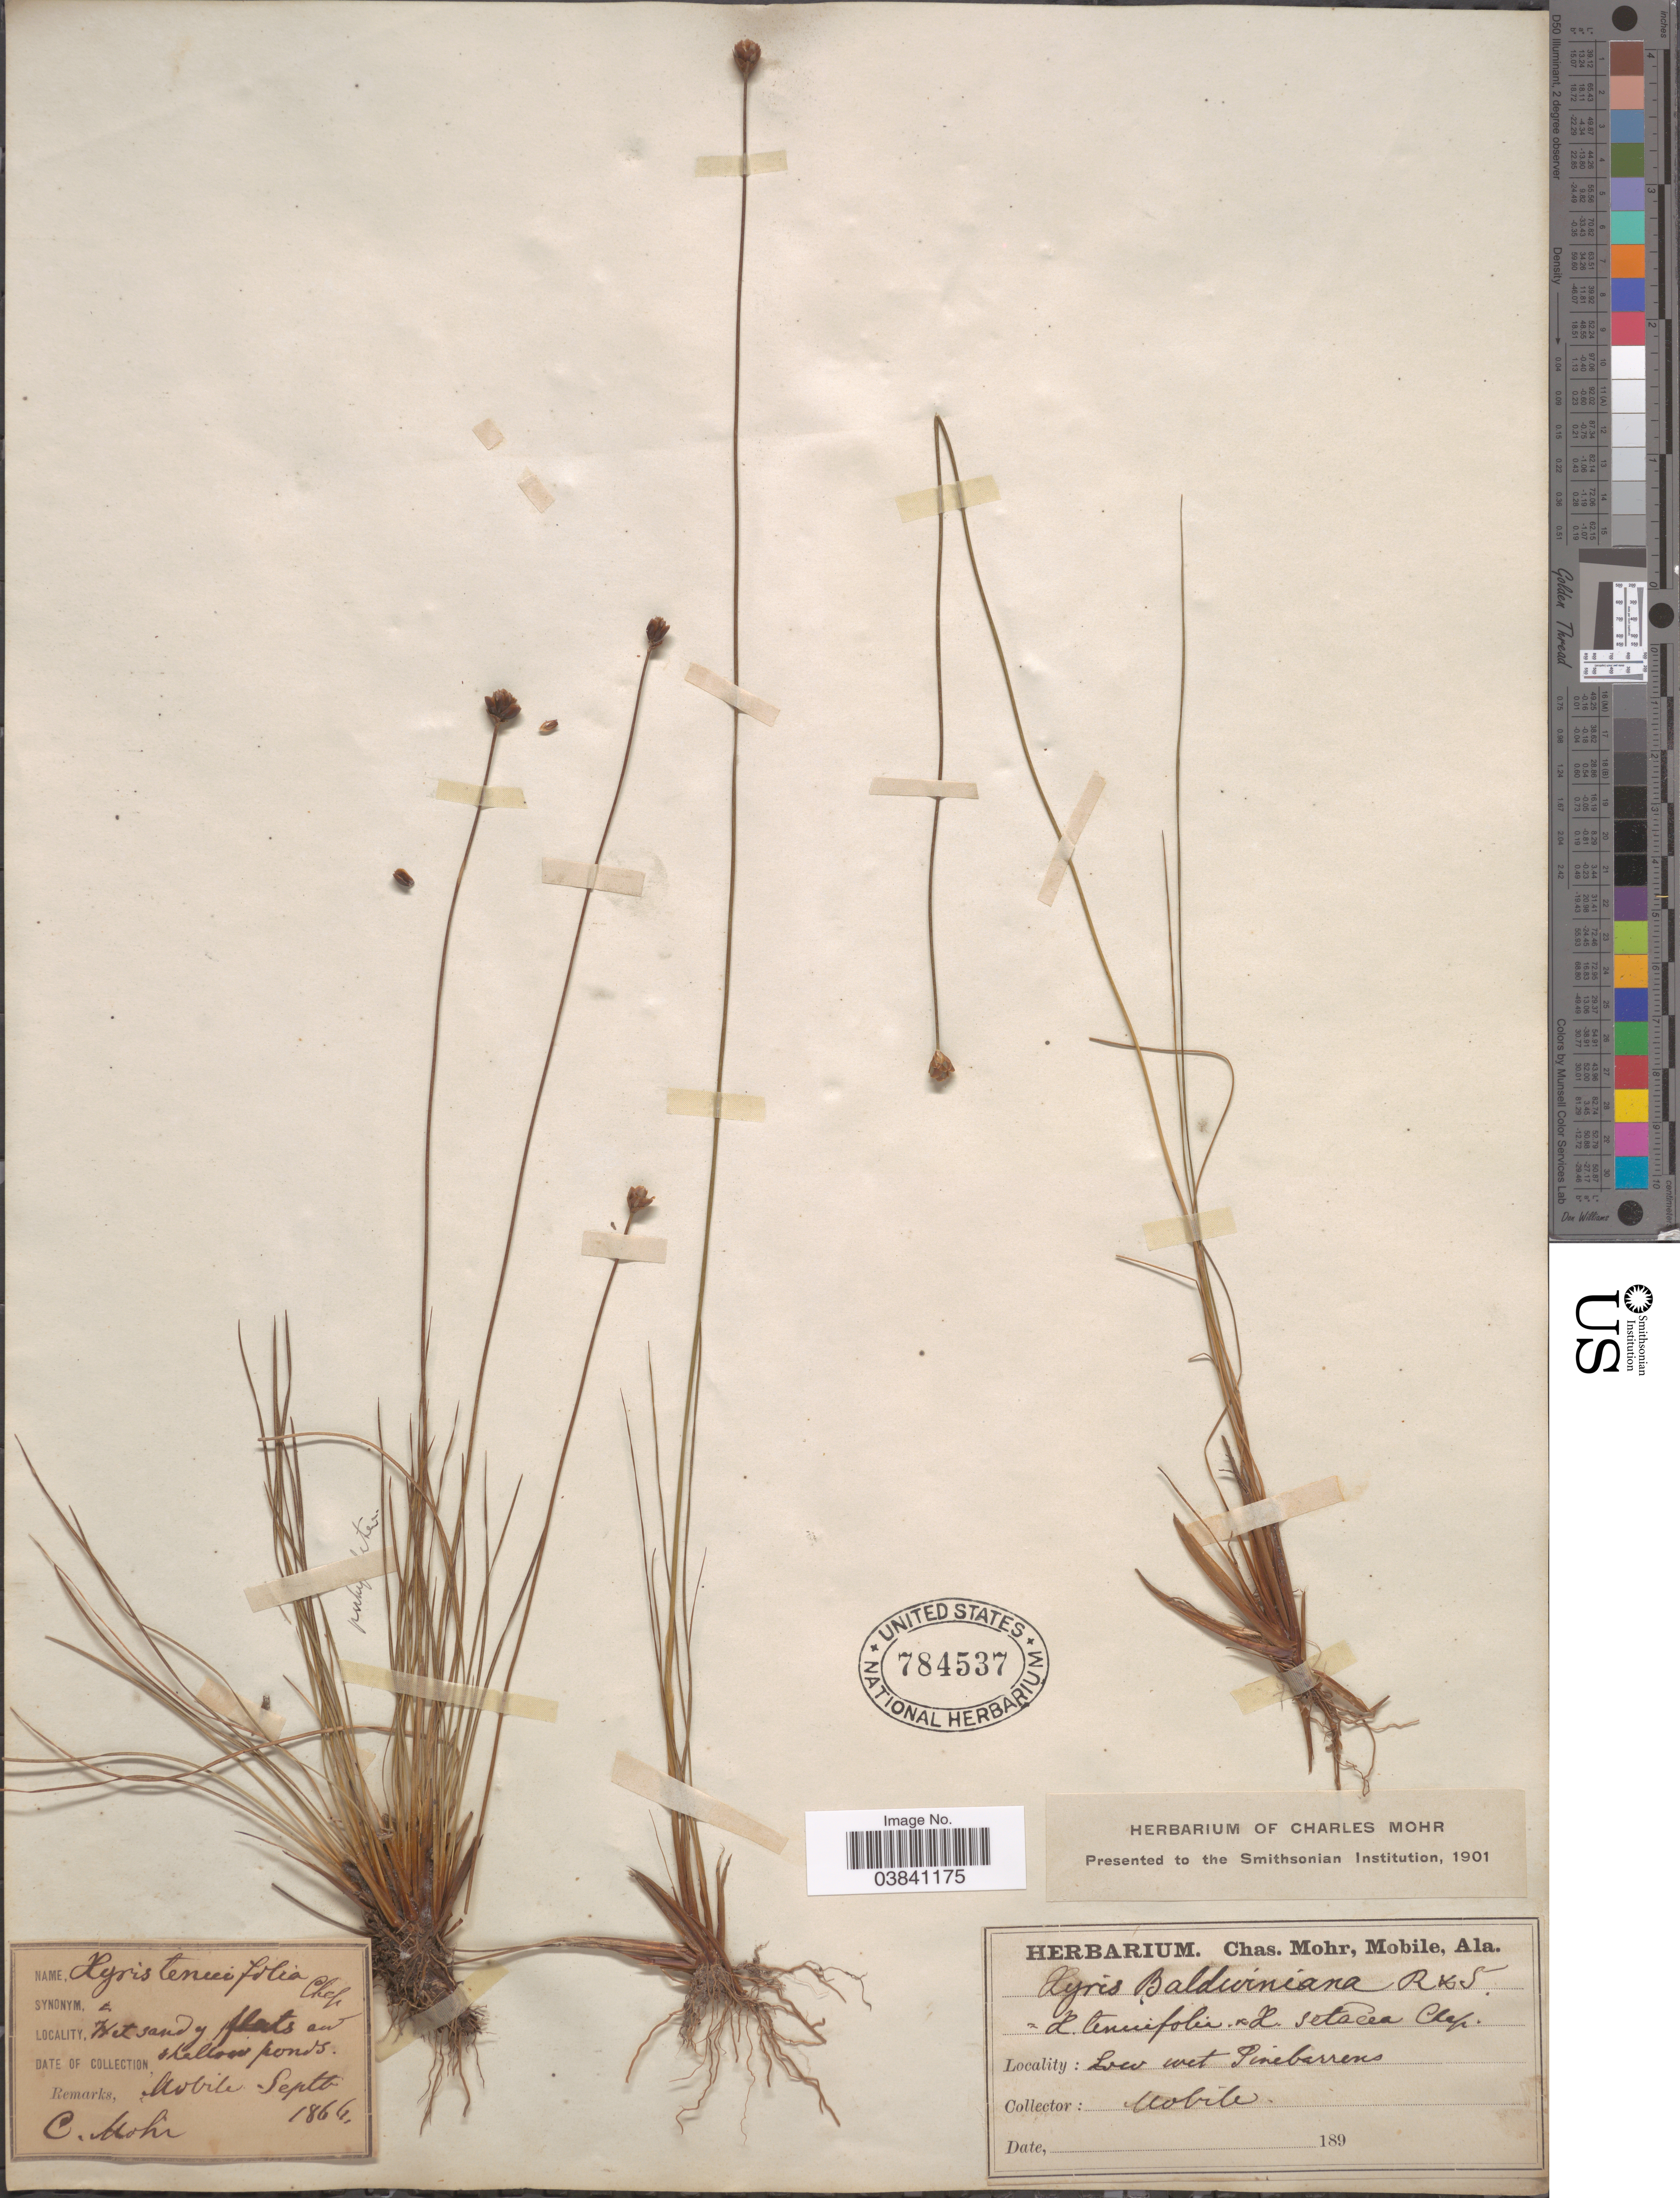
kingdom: Plantae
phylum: Tracheophyta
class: Liliopsida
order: Poales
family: Xyridaceae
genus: Xyris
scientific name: Xyris baldwiniana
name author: Schult.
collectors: Mohr, C. T. (herbarium)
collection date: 1864-09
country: United States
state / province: Alabama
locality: Wet sandy flats and shallow ponds.Mobile.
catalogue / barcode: US 784537